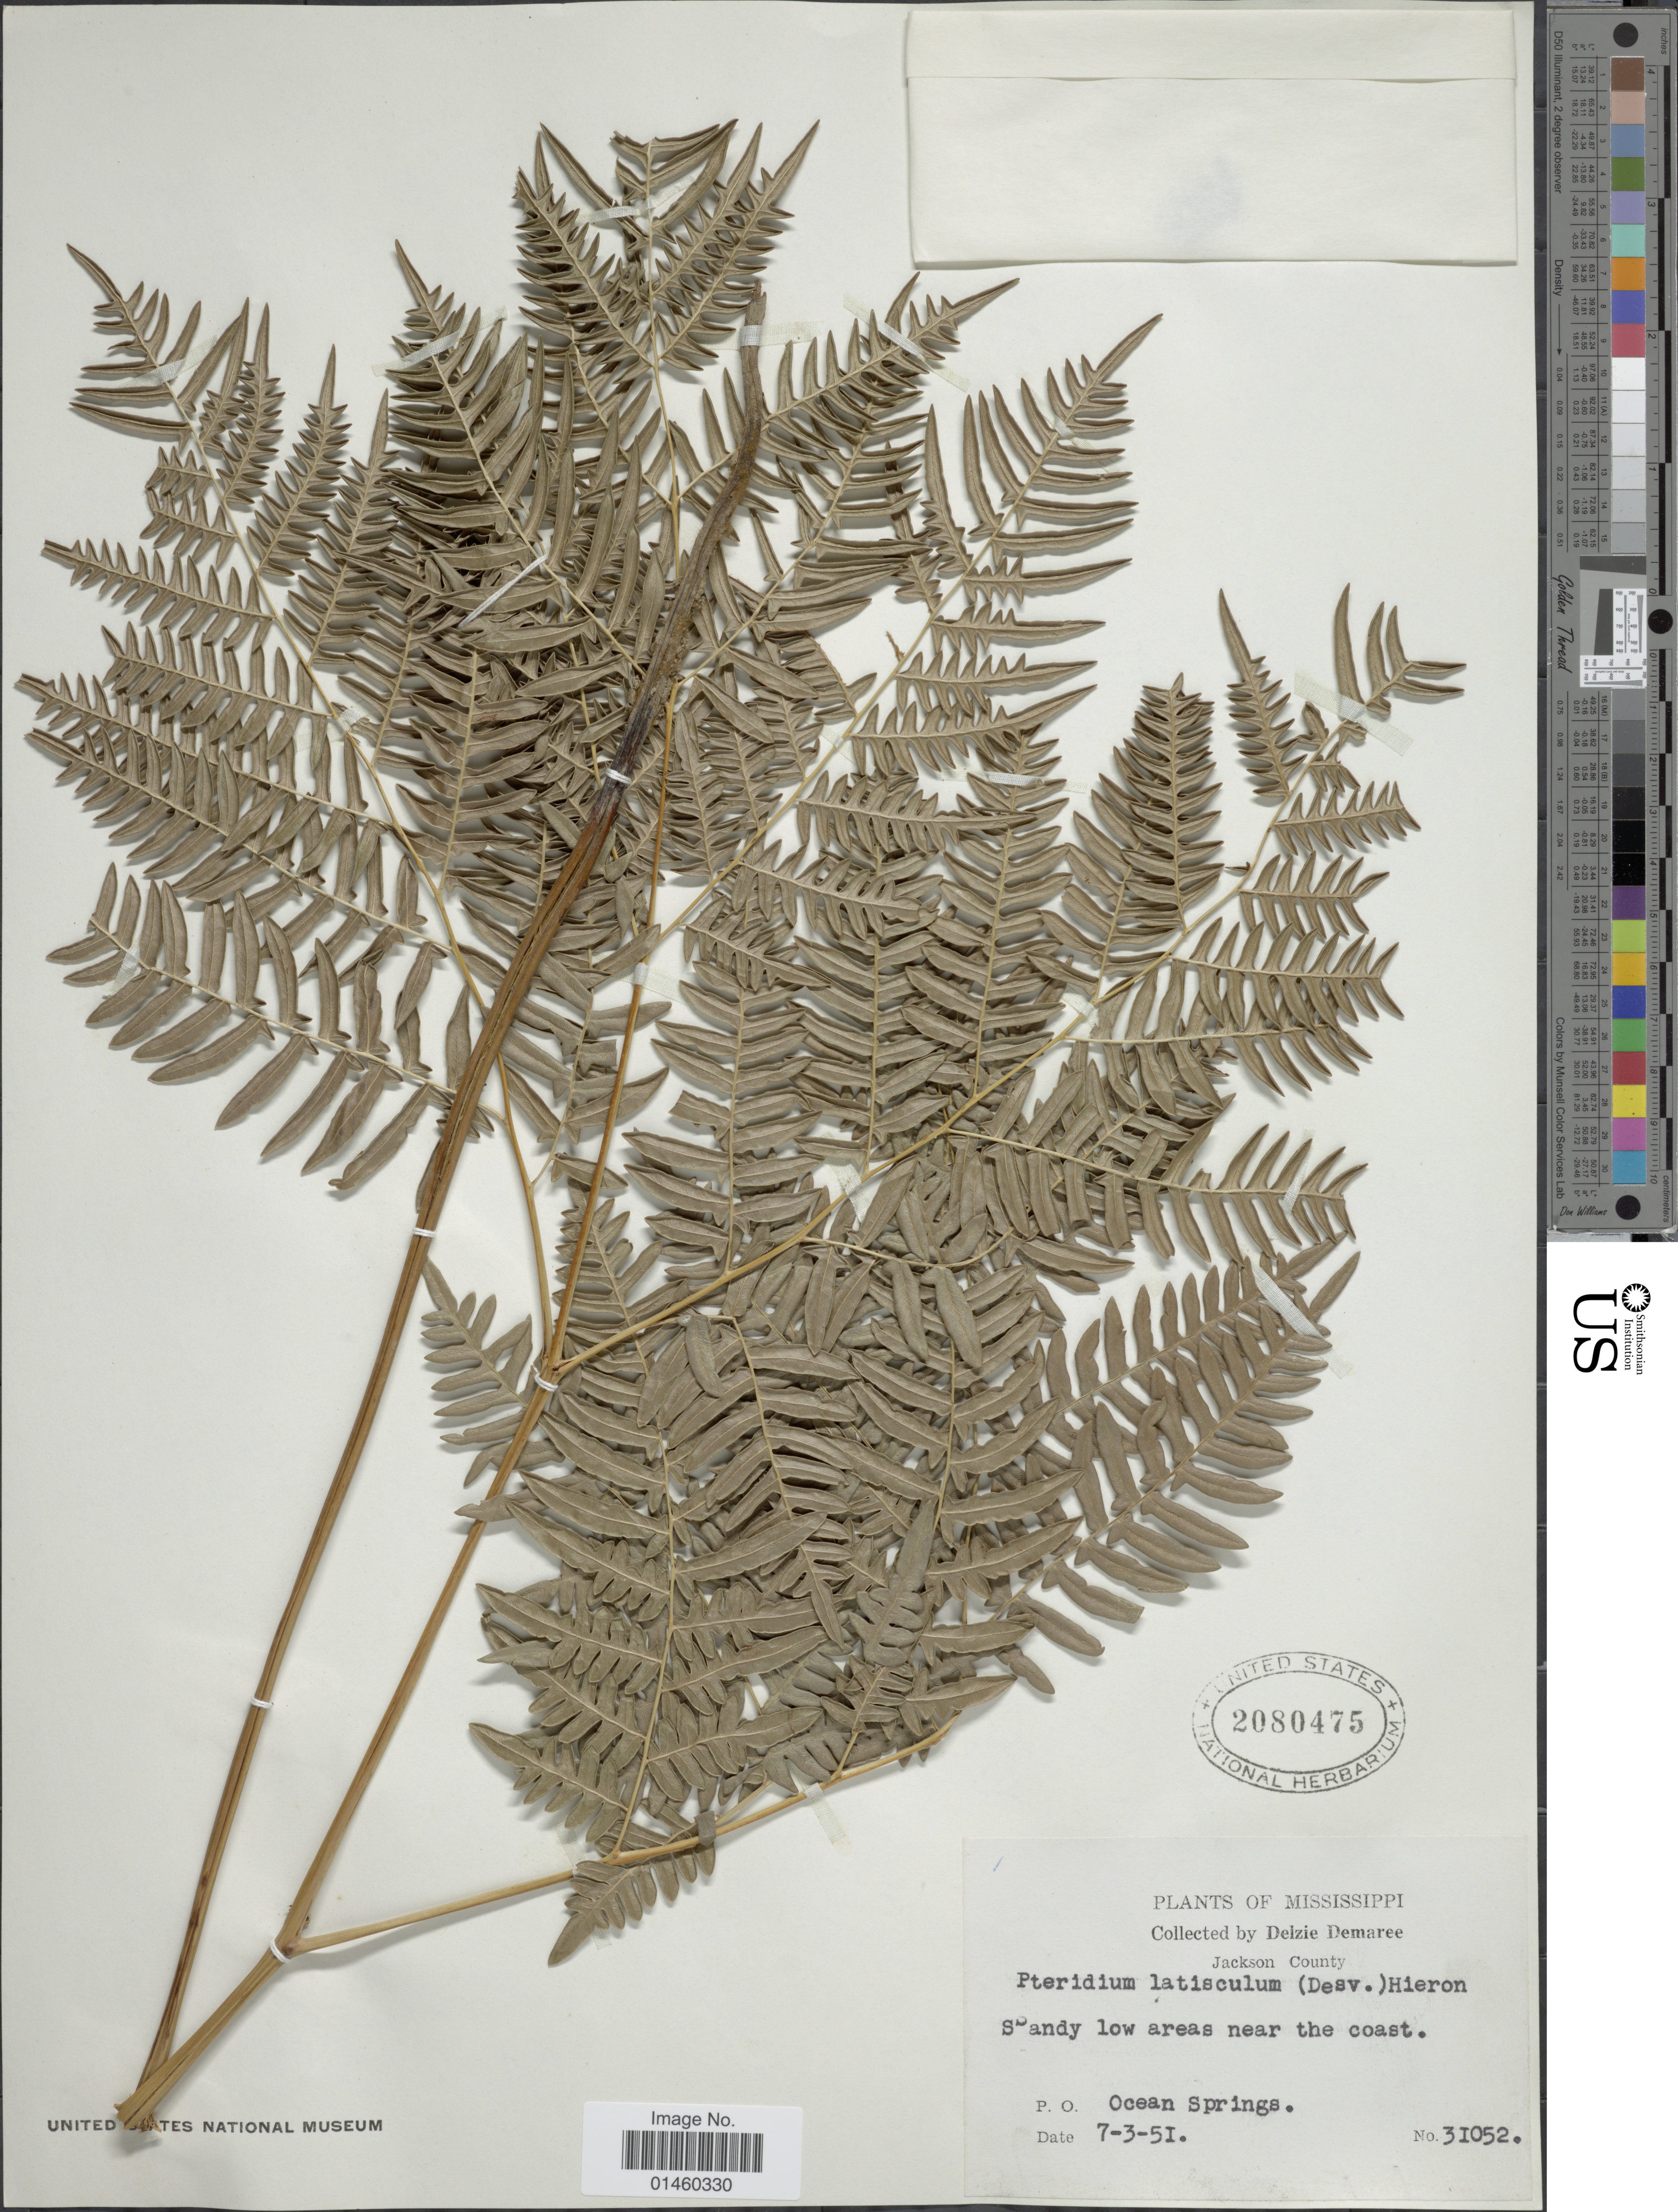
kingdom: Plantae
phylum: Tracheophyta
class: Polypodiopsida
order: Polypodiales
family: Dennstaedtiaceae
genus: Pteridium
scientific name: Pteridium aquilinum var. latiusculum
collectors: D. Demaree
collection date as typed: Transcribed d/m/y: 7/3/51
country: United States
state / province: Mississippi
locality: Jackson County. P. O. Ocean Springs.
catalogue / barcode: US 2080475